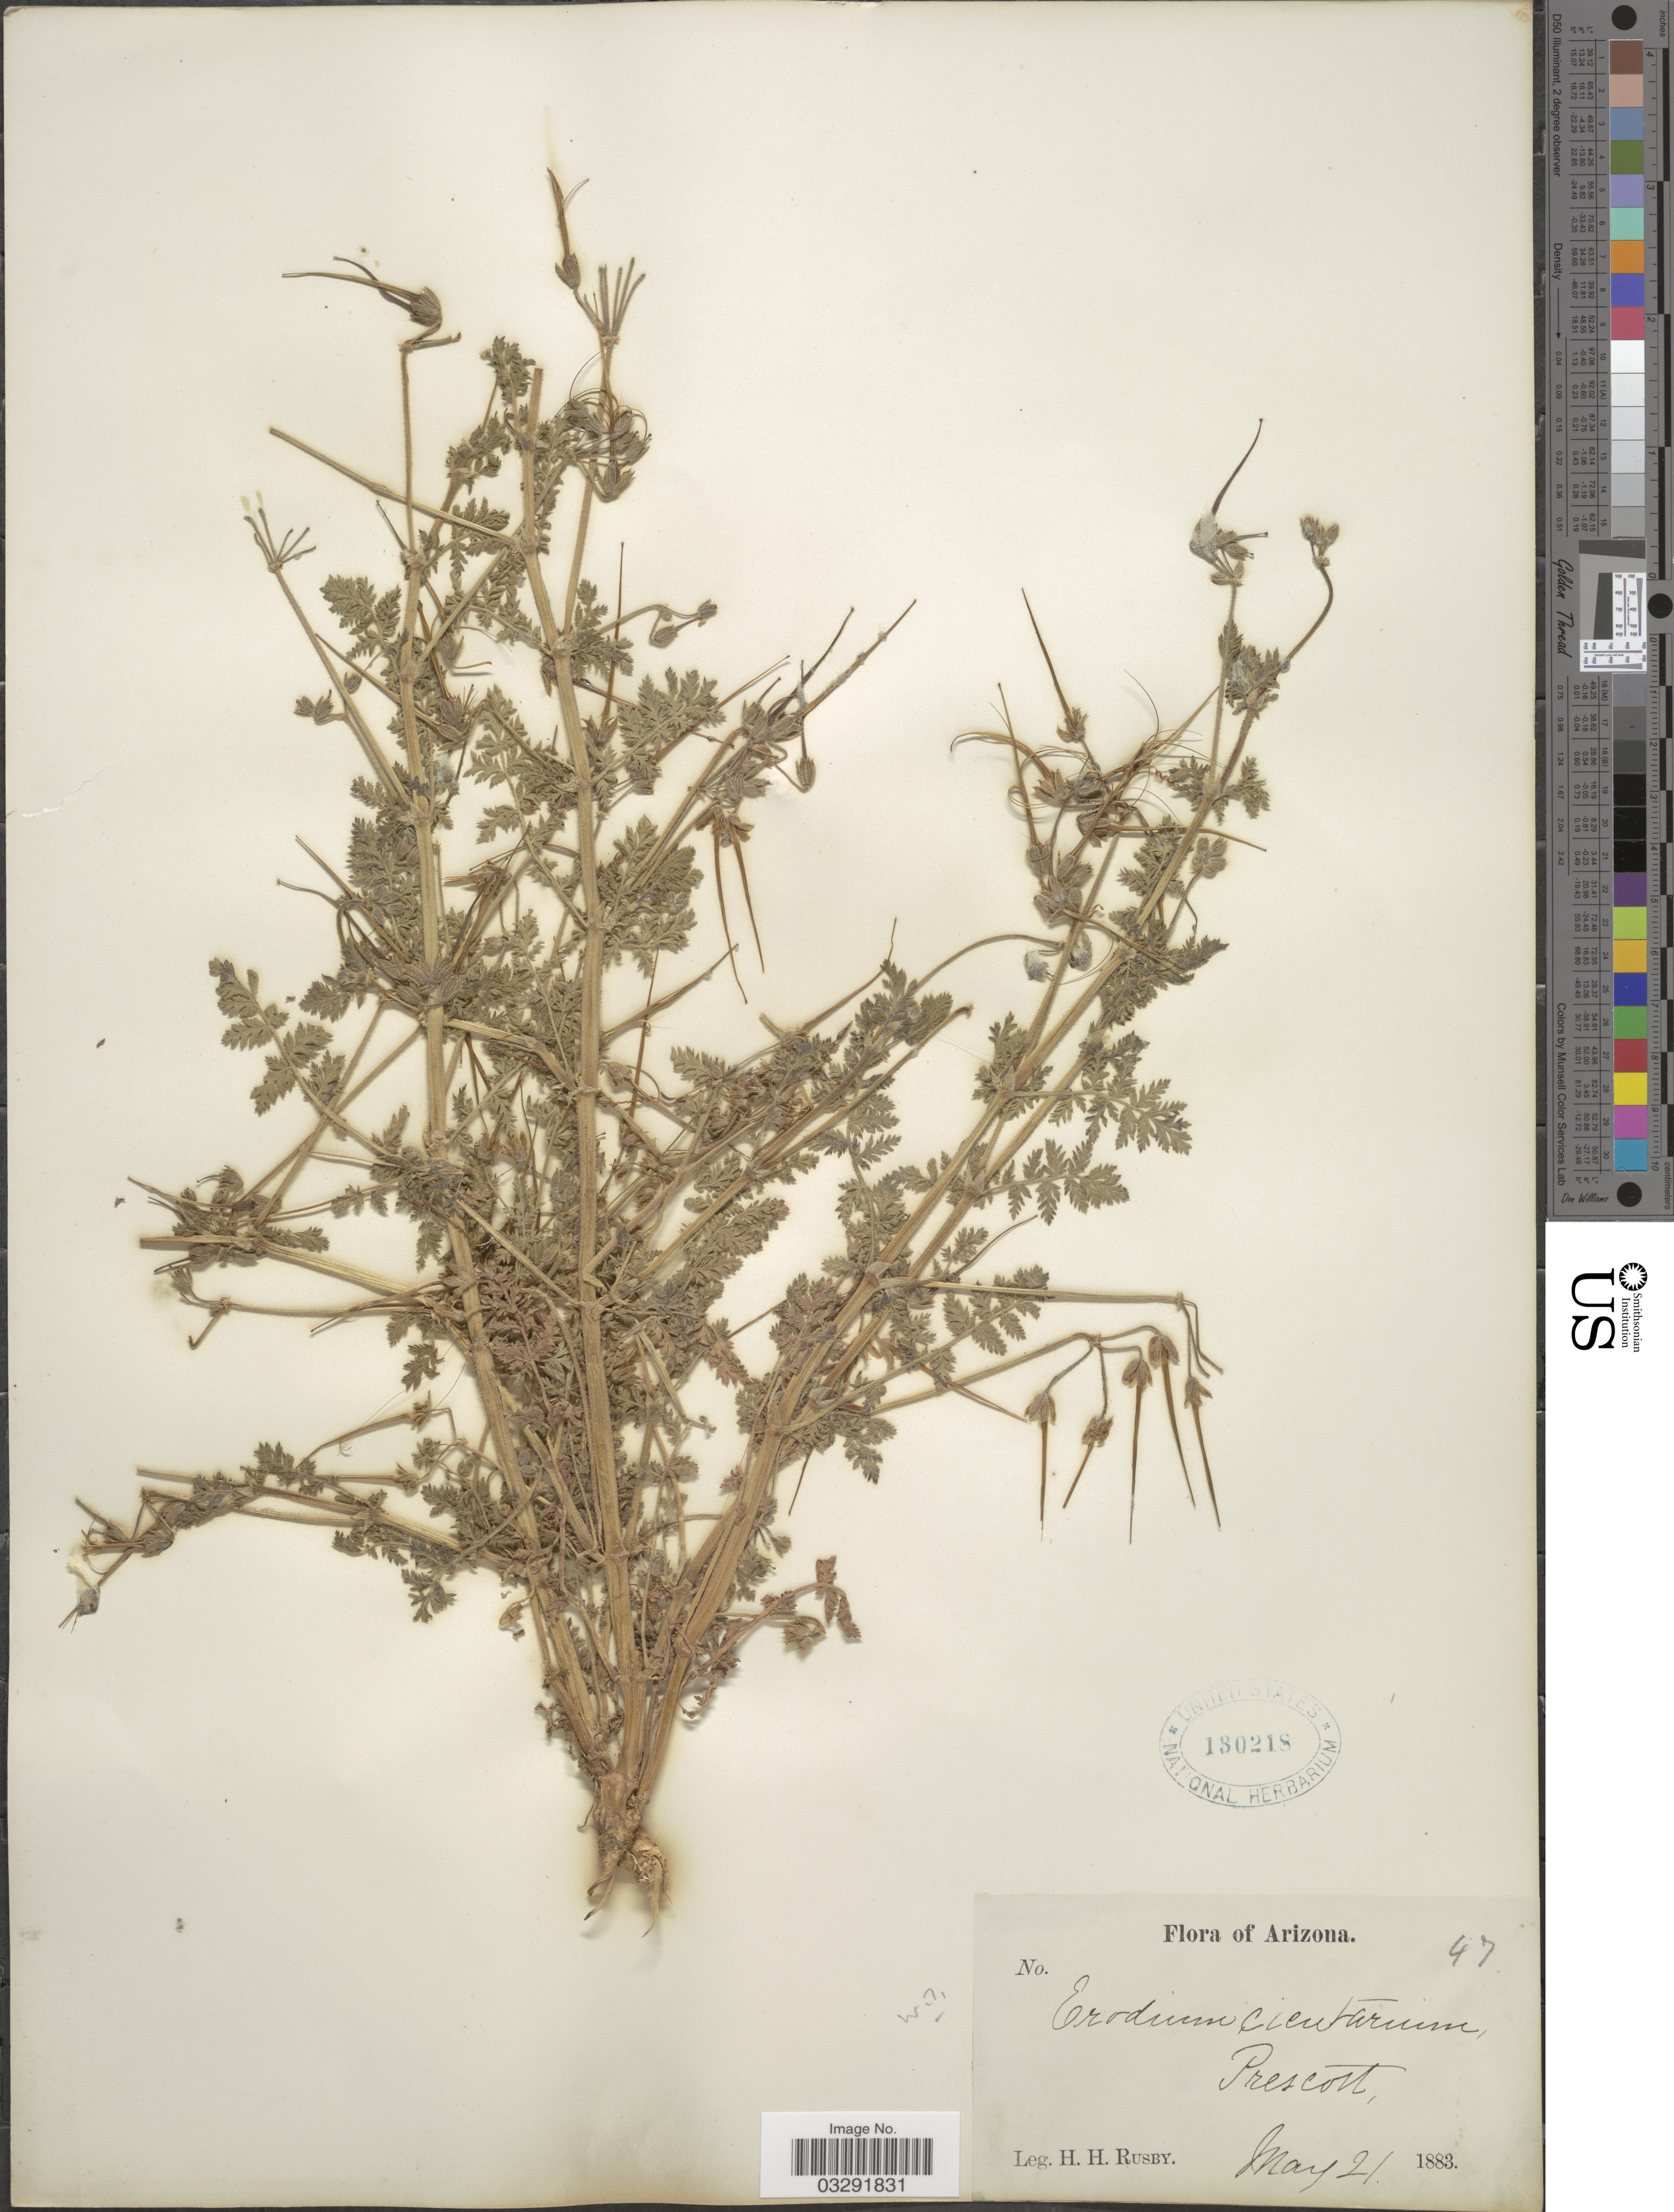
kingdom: Plantae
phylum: Tracheophyta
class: Magnoliopsida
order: Geraniales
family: Geraniaceae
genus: Erodium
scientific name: Erodium cicutarium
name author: (L.) L'Hér.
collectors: H. H. Rusby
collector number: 47?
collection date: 1883-05-21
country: United States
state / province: Arizona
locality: Prescott.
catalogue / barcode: US 130218